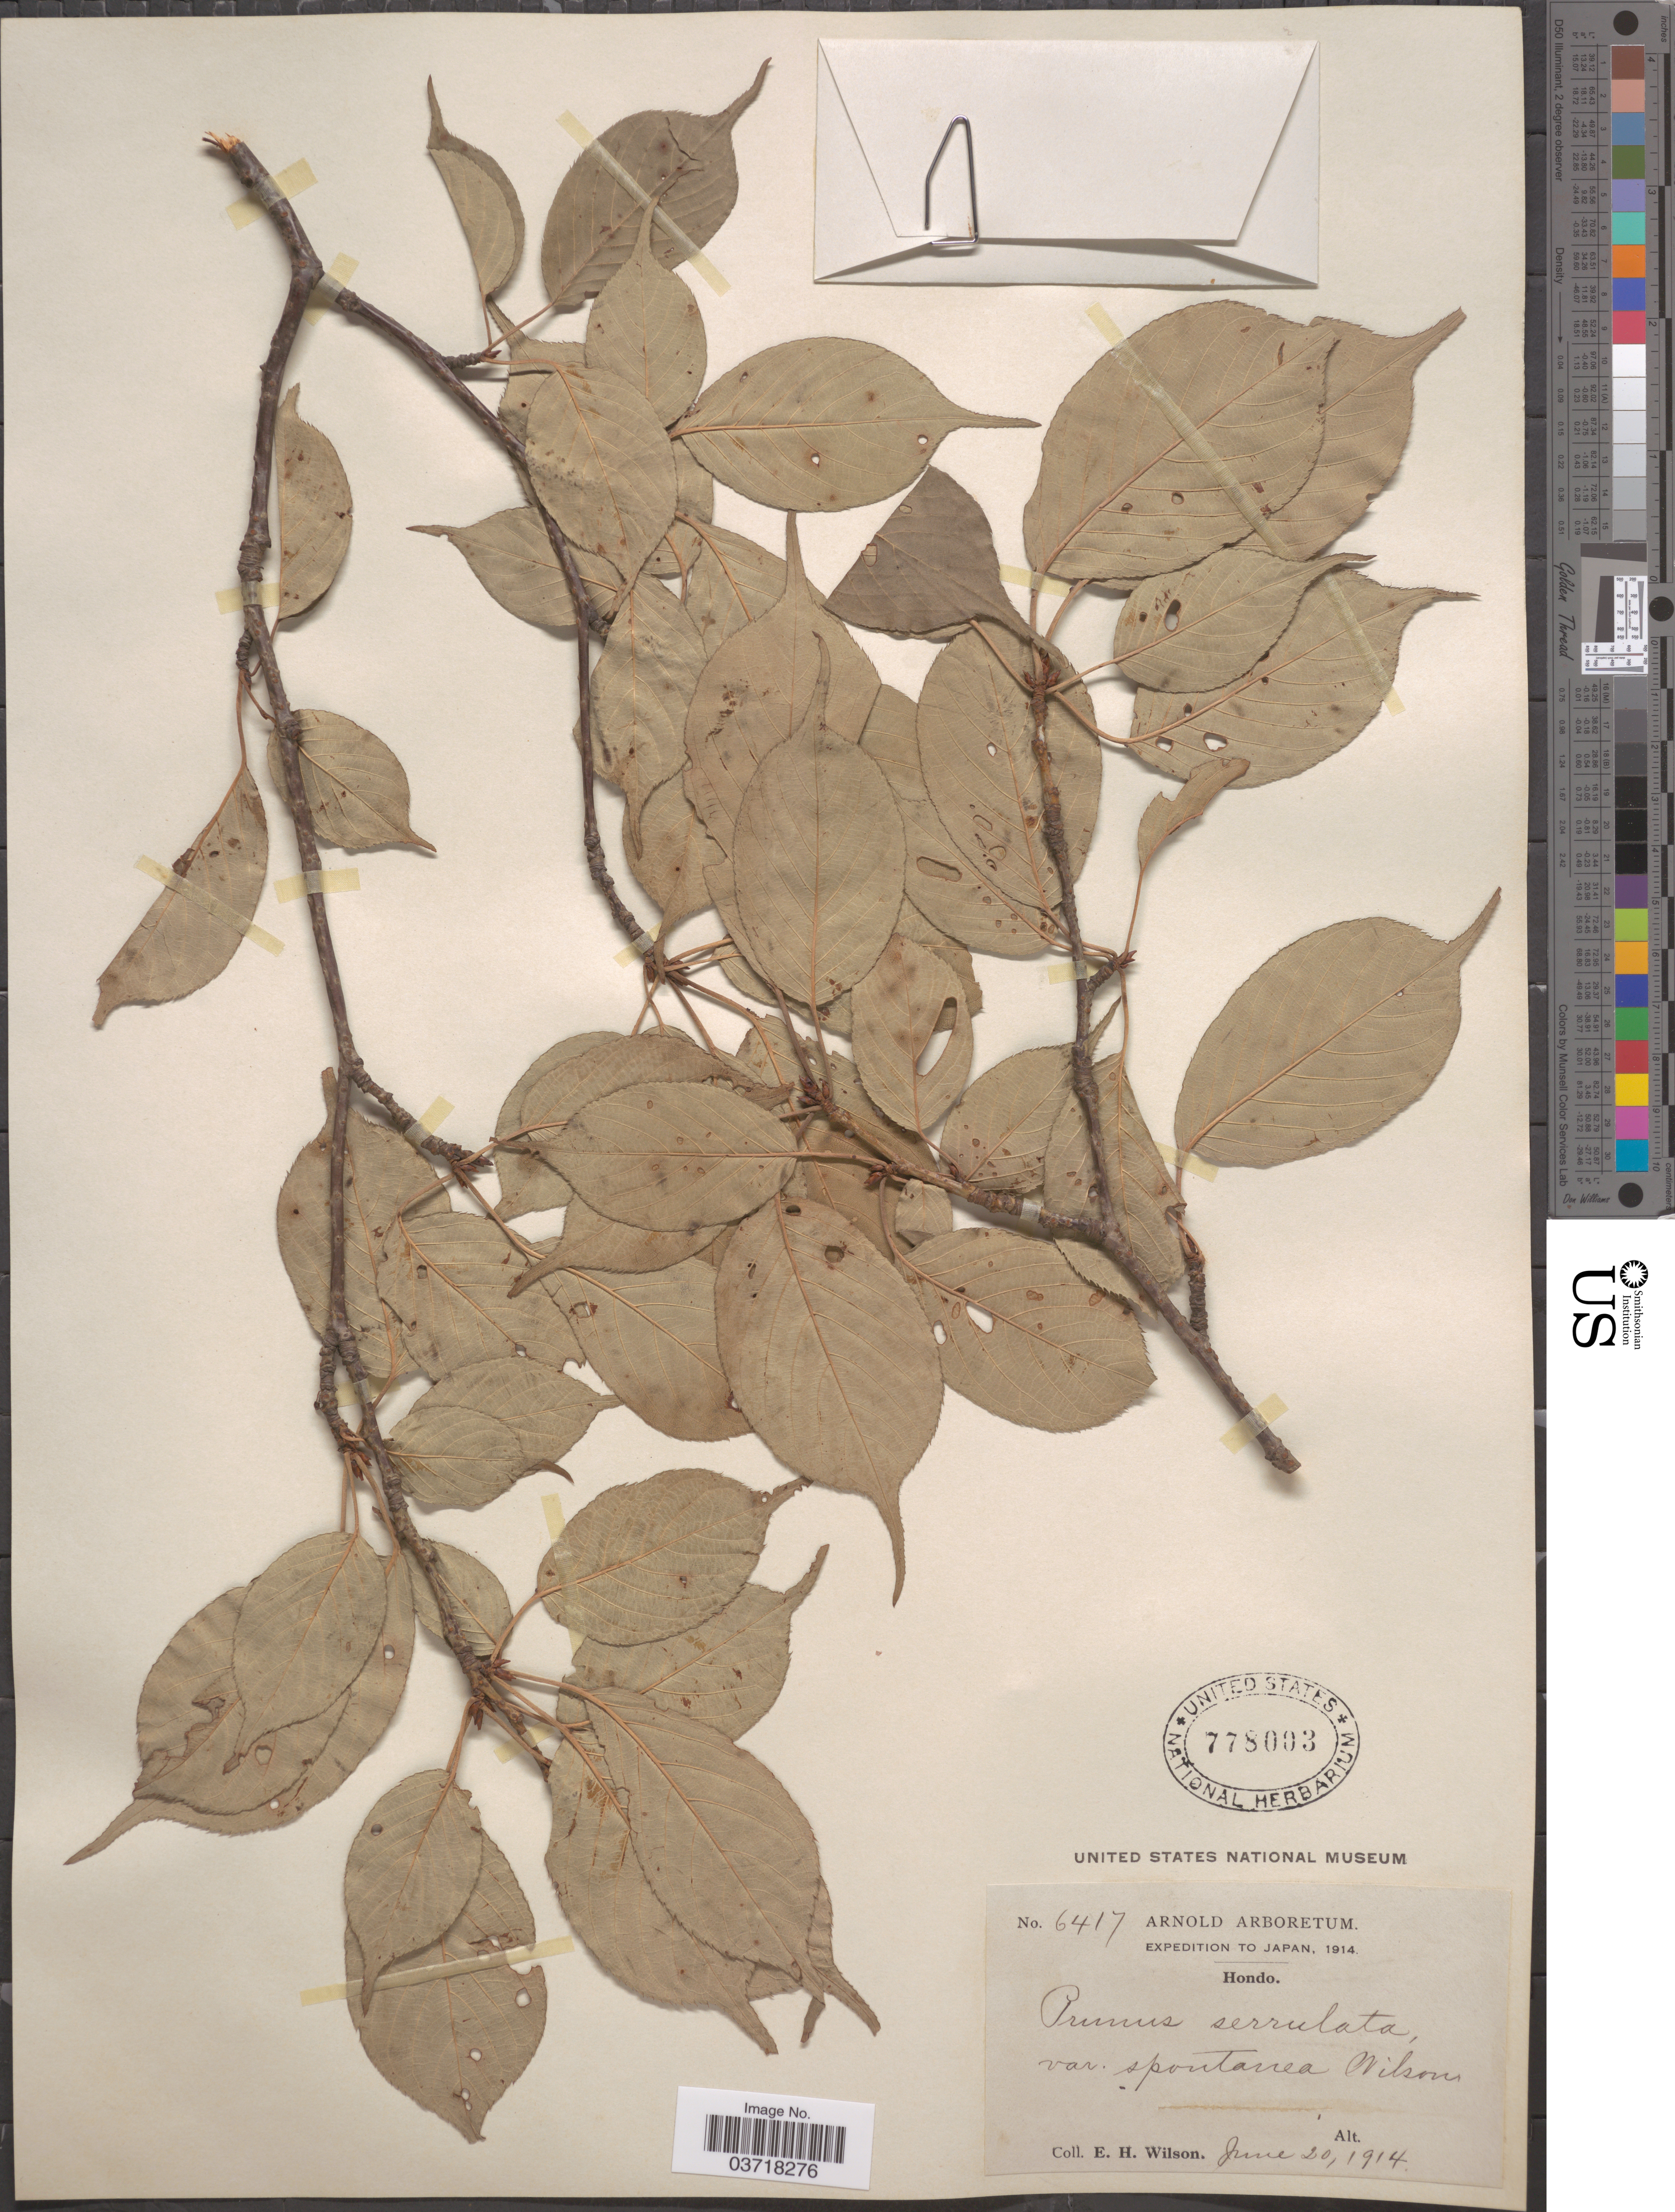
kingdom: Plantae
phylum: Tracheophyta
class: Magnoliopsida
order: Rosales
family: Rosaceae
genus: Prunus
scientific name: Prunus serrulata var. spontanea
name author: E.H. Wilson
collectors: E. Wilson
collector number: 6417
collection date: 1914-06-20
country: Japan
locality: Hondo.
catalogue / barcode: US 778003